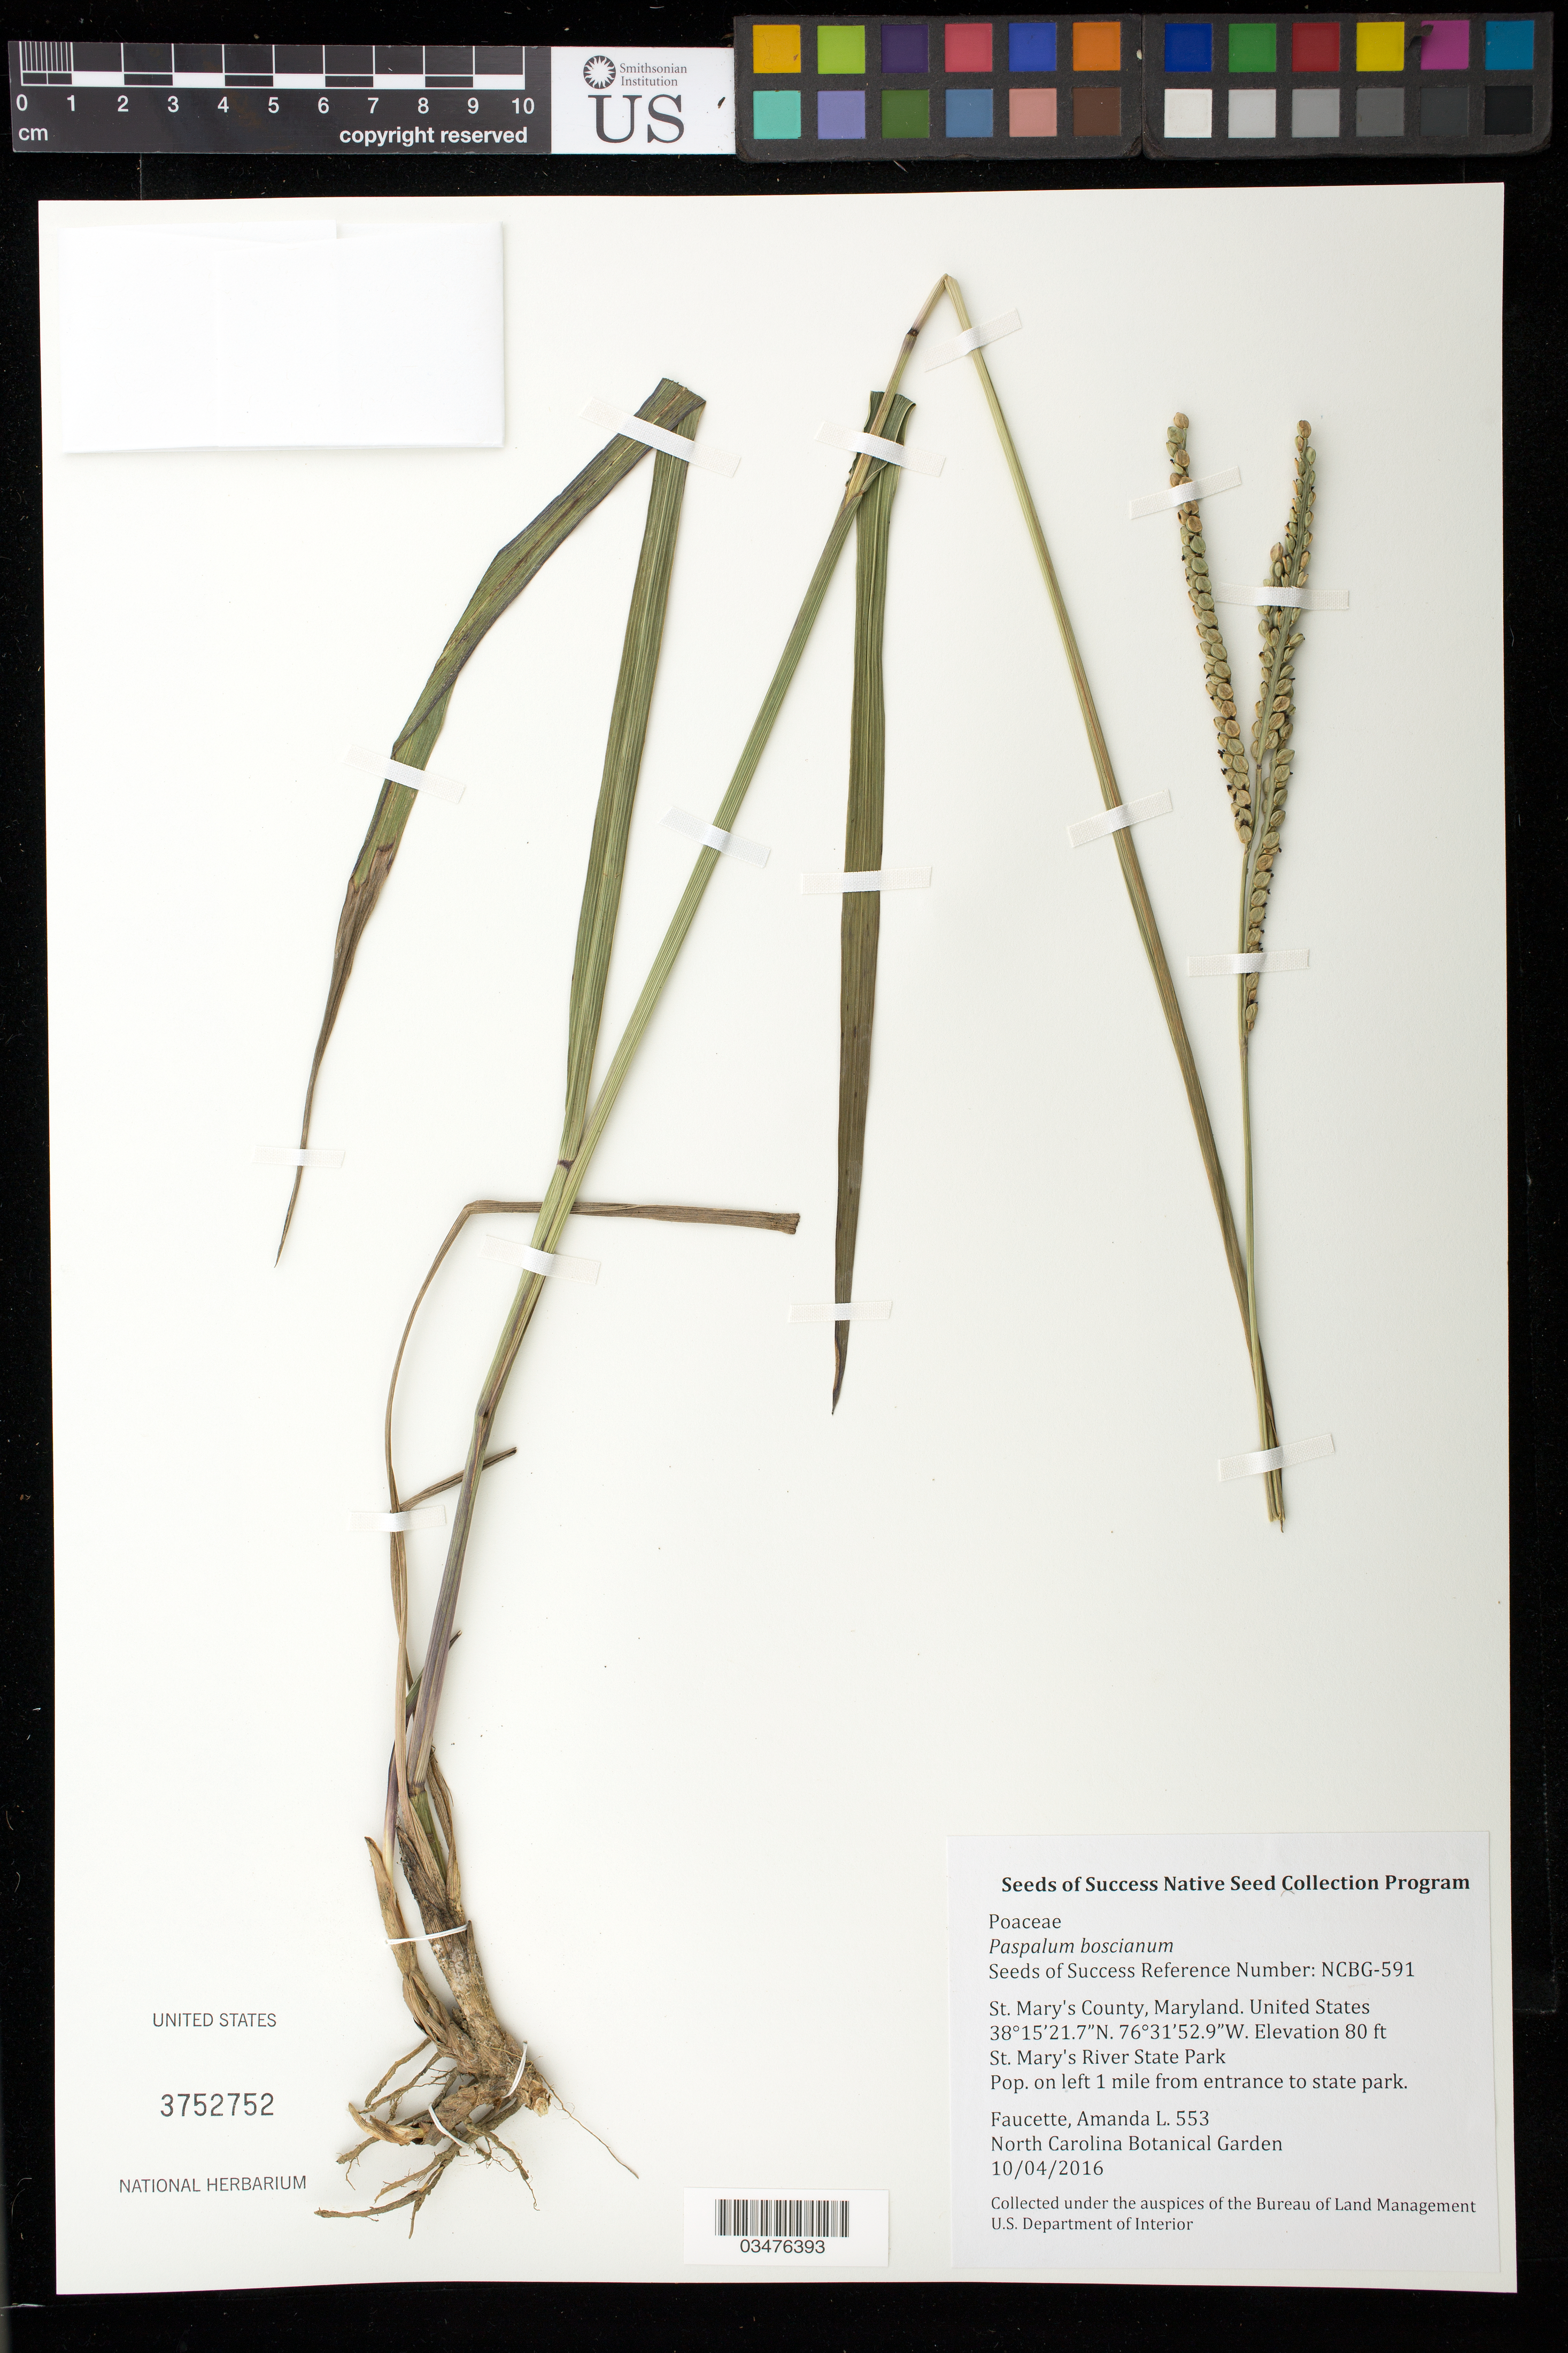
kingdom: Plantae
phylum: Tracheophyta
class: Liliopsida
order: Poales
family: Poaceae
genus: Paspalum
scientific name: Paspalum boscianum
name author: Flüggé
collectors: A. Faucette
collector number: NCBG-591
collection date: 2016-10-04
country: United States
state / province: Maryland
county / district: St. Mary's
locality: St. Mary's River State Park, St. Mary's Dam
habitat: Common Rush Marsh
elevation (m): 24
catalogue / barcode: US 3752752